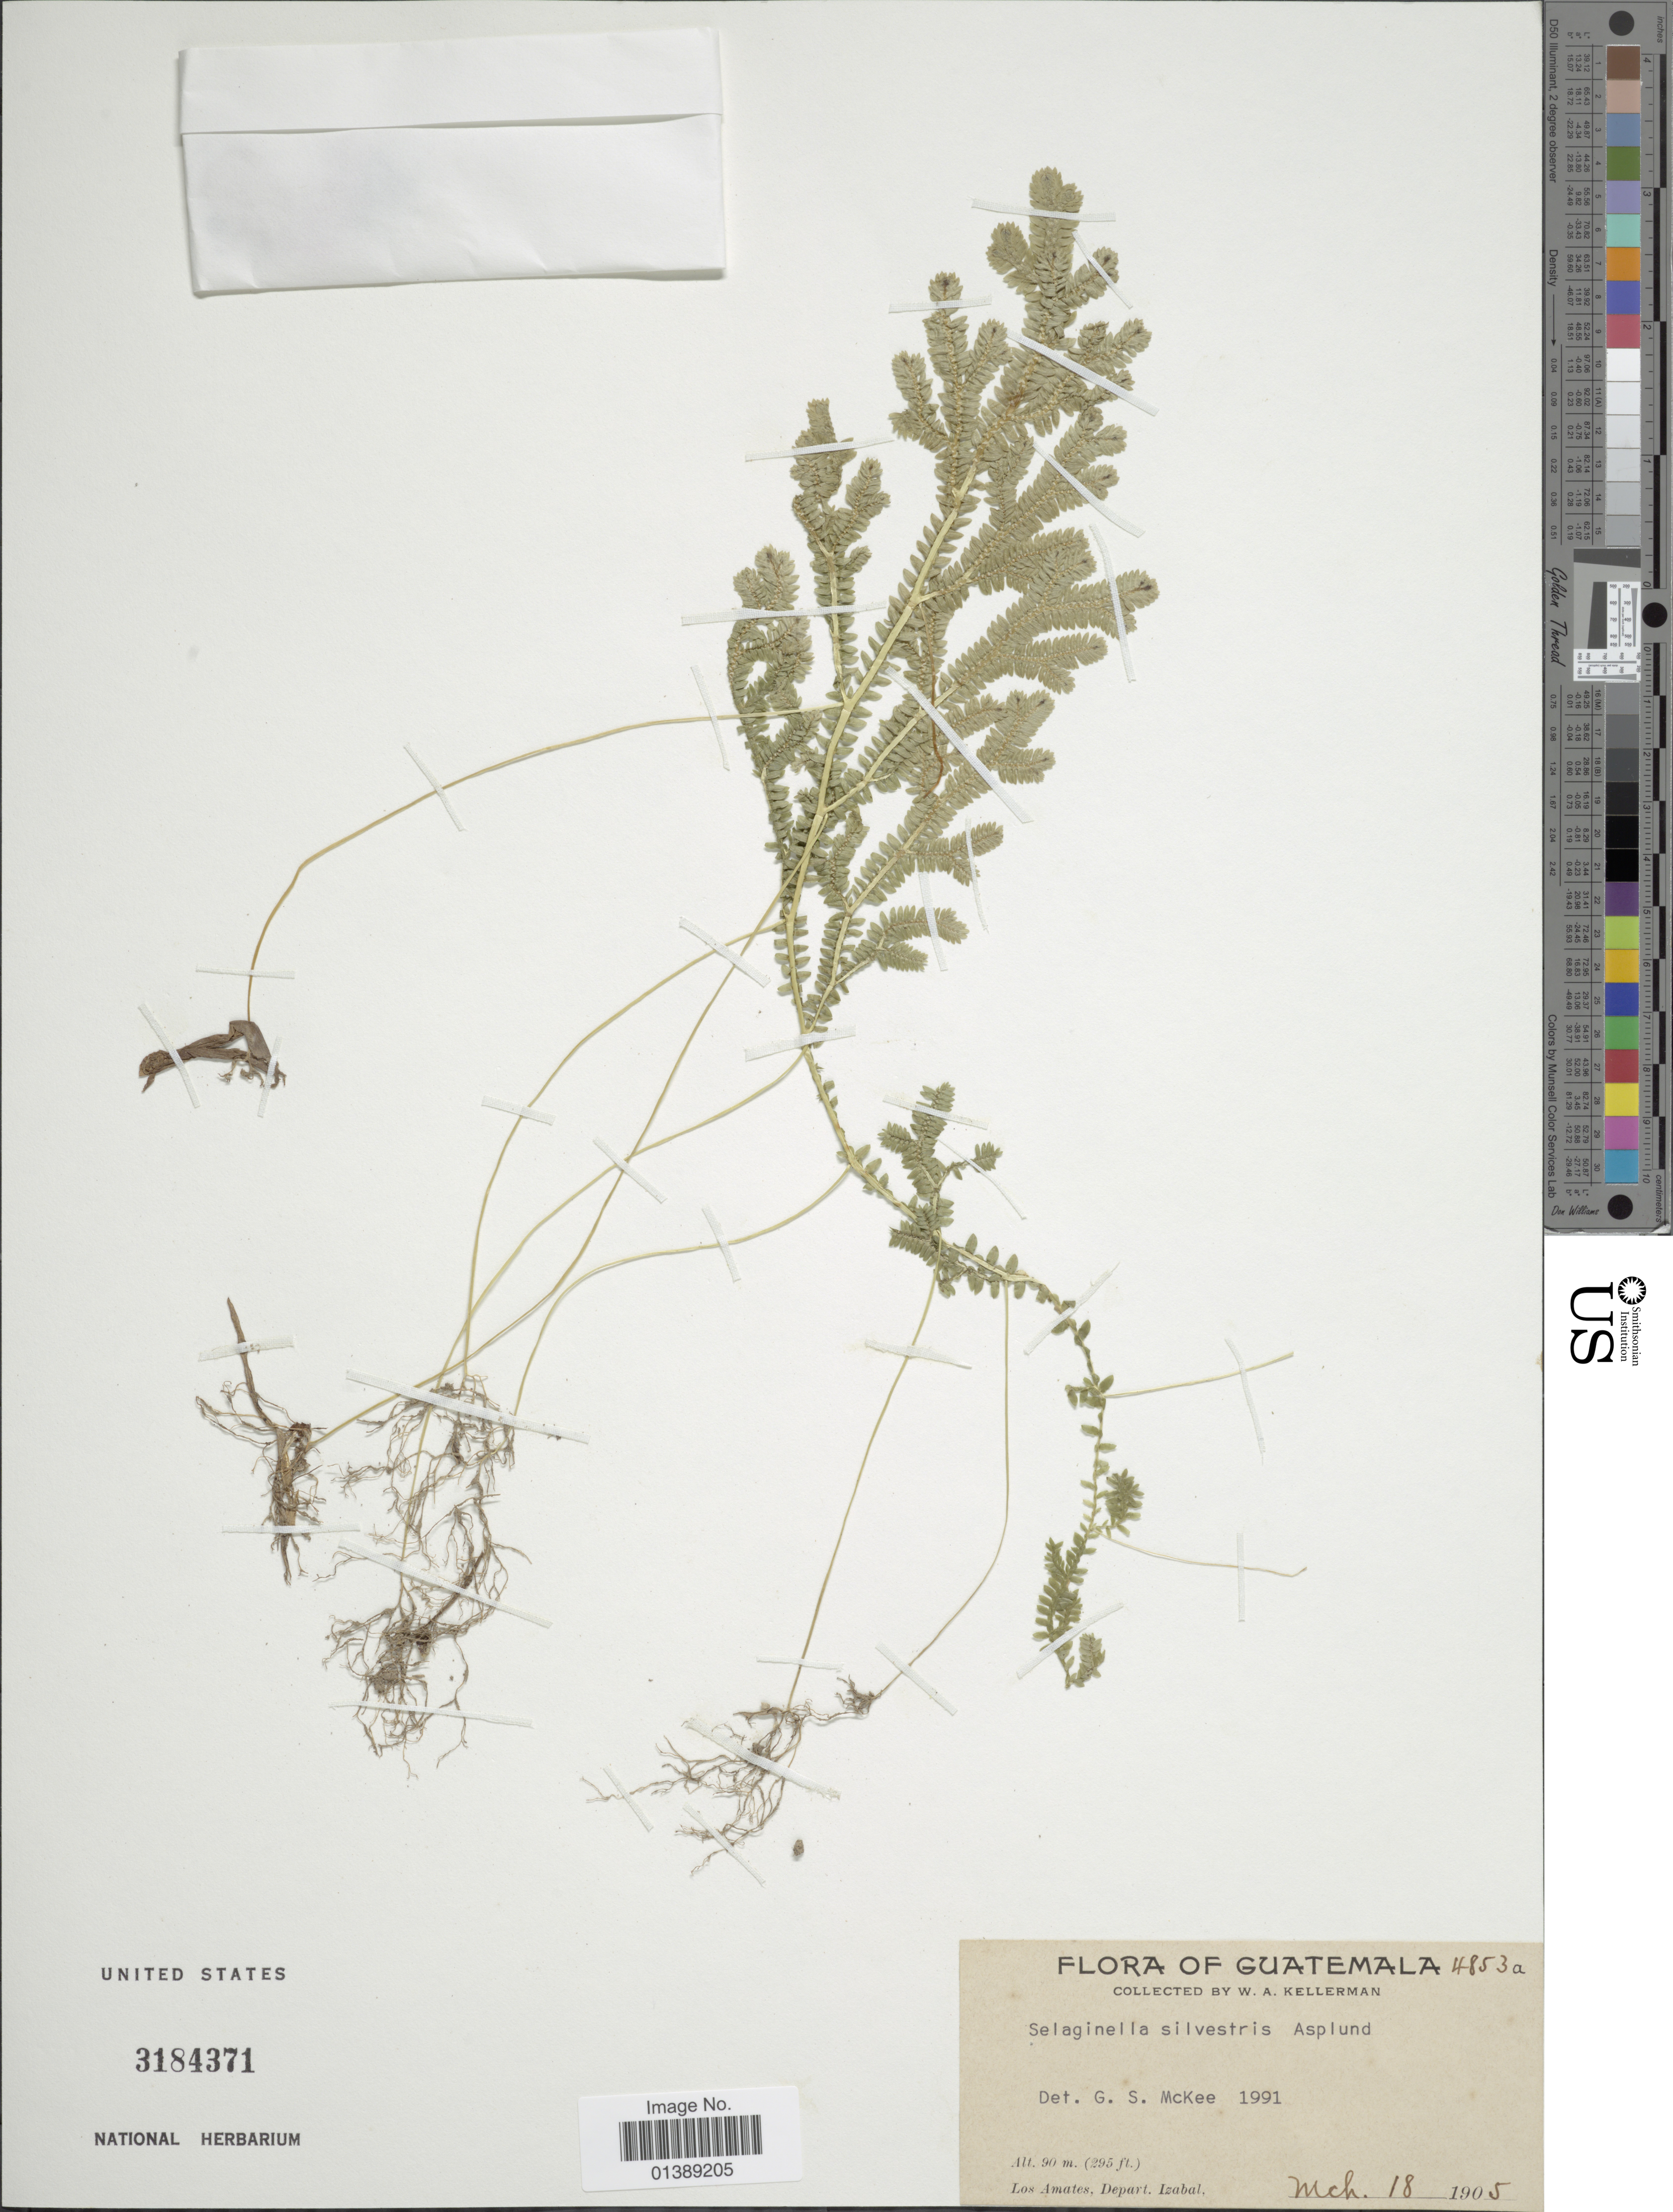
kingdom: Plantae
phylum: Tracheophyta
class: Lycopodiopsida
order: Selaginellales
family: Selaginellaceae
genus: Selaginella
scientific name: Selaginella silvestris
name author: Aspl.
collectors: W. Kellerman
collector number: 4853a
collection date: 1905-03-18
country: Guatemala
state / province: Izabal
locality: Los Amates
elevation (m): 90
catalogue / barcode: US 3184371